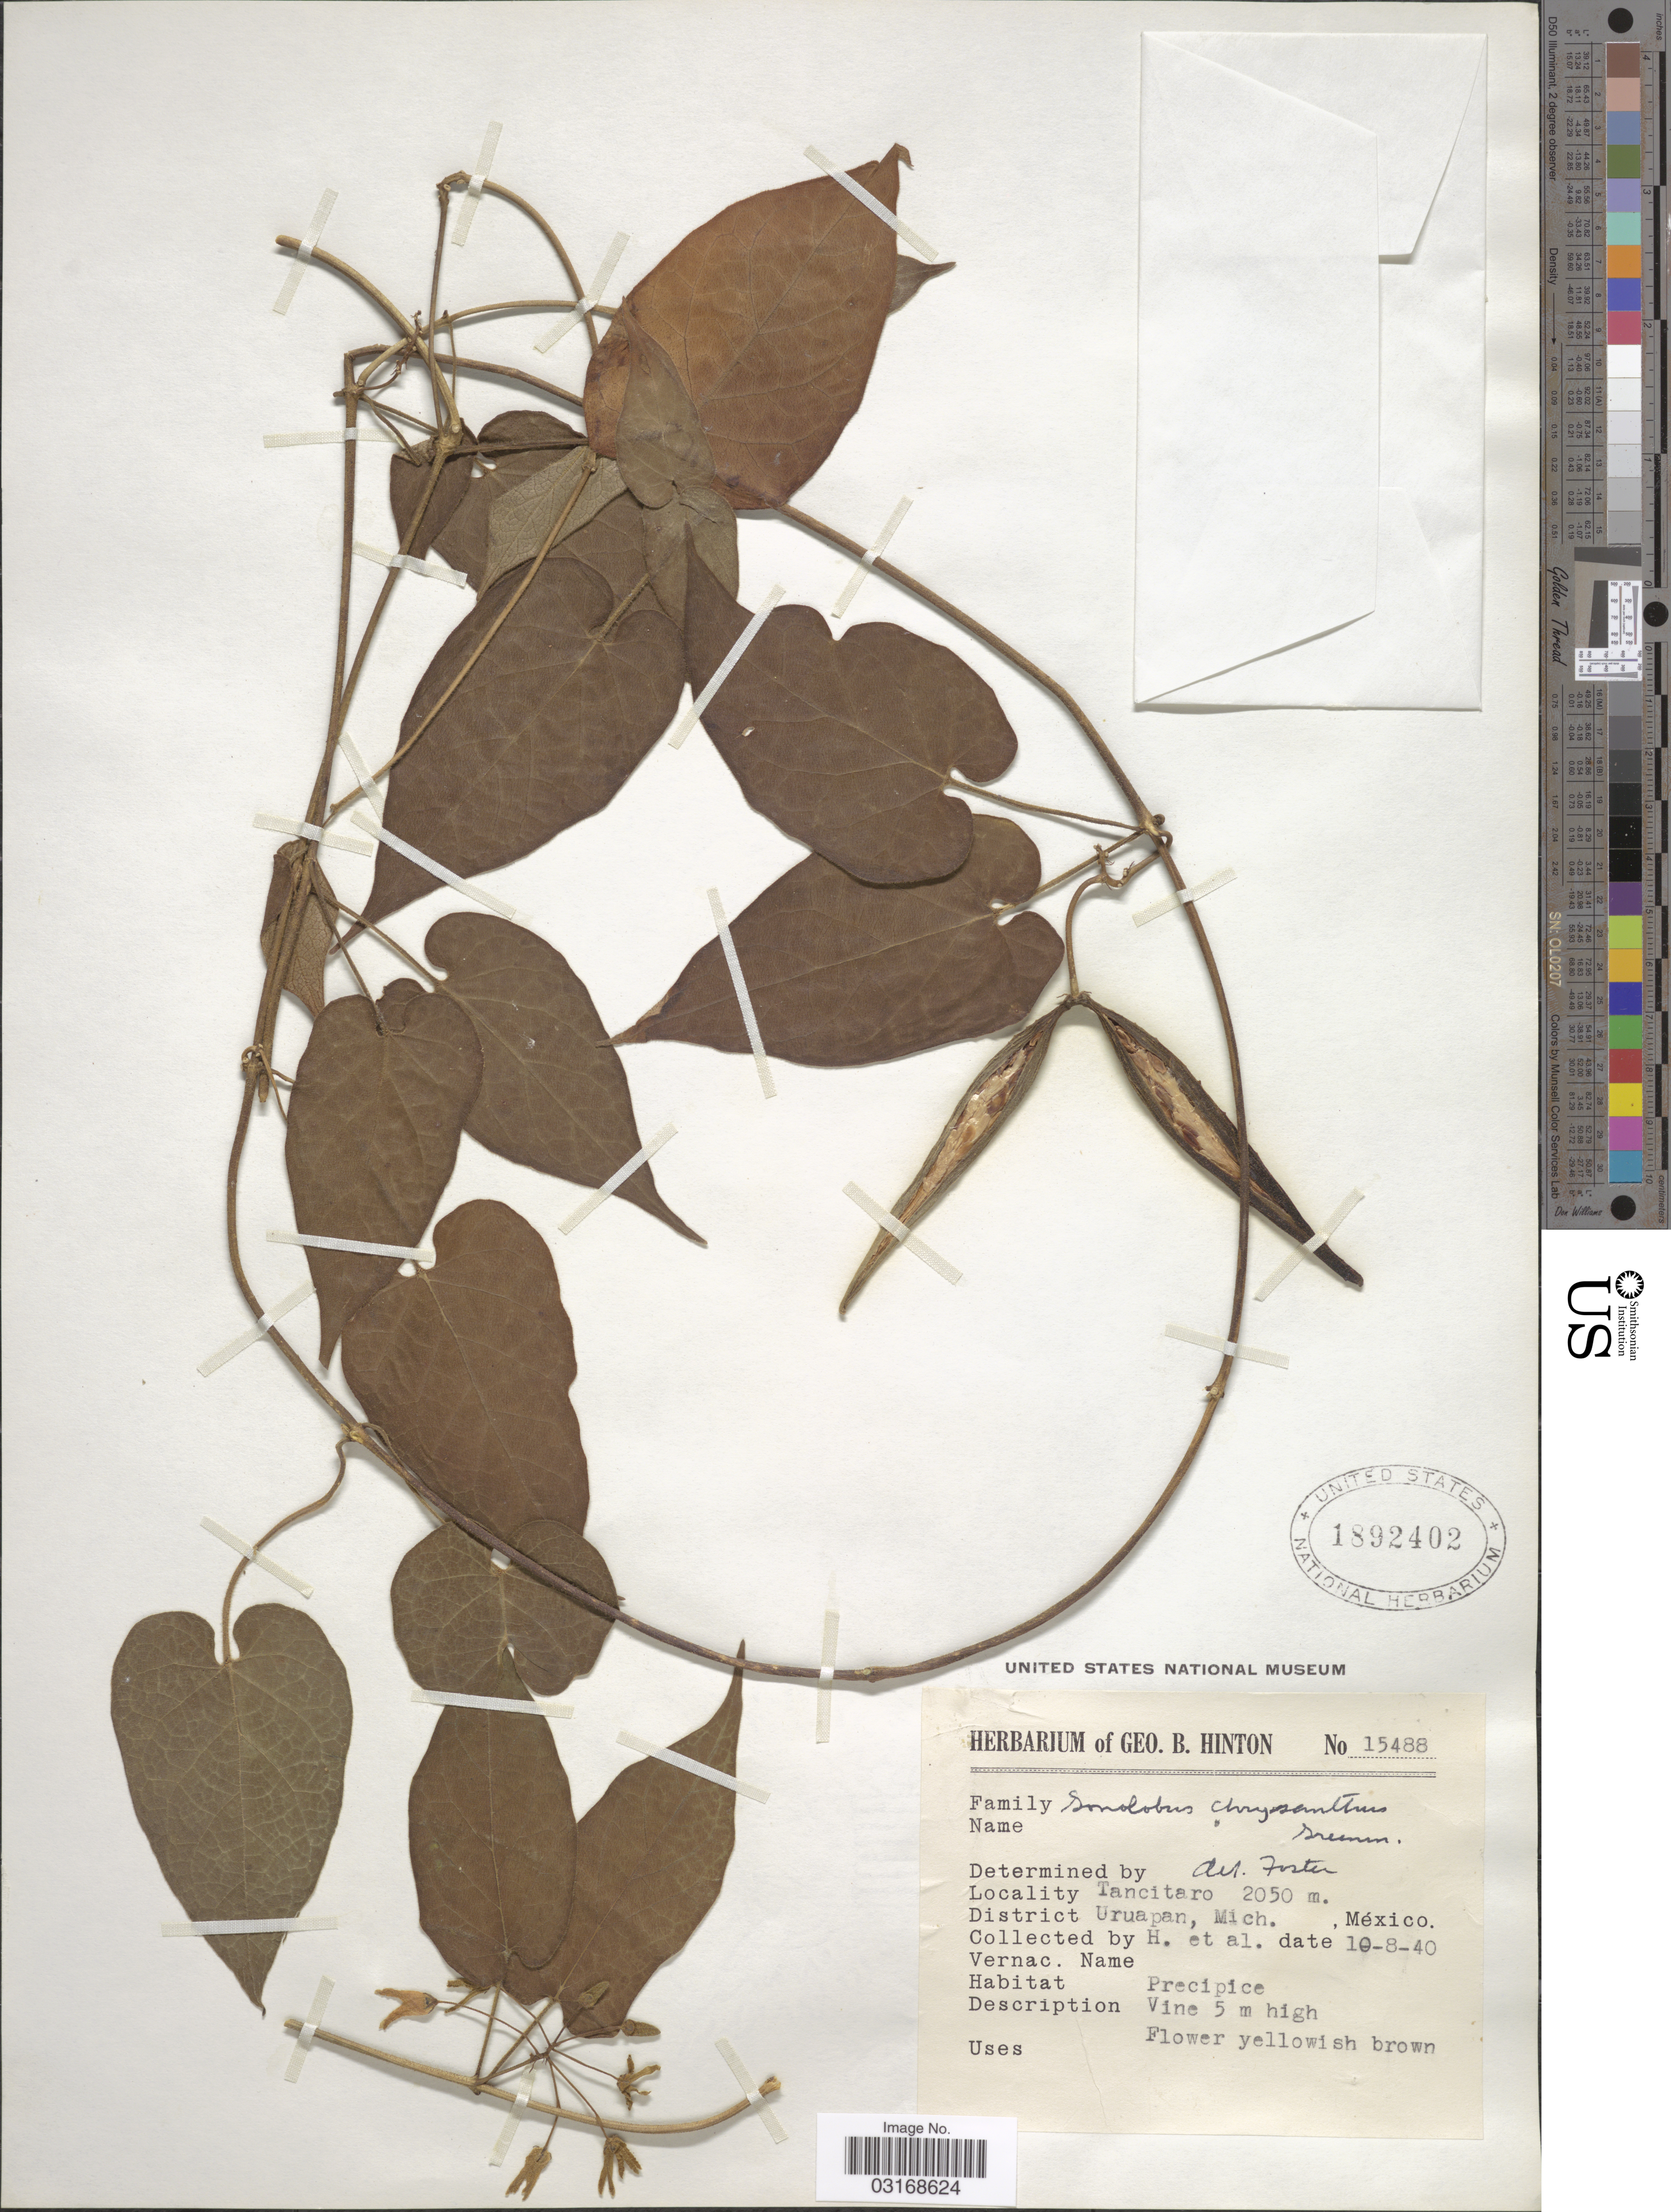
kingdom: Plantae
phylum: Tracheophyta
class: Magnoliopsida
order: Gentianales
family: Apocynaceae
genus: Matelea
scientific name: Matelea chrysantha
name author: (Greenm.) Woodson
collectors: G. B. Hinton & et al.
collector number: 15488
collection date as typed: Transcribed d/m/y: 10/8/40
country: Mexico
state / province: Michoacán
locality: Tancitaro. District Uruapan, Mich.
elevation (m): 2050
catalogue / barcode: US 1892402